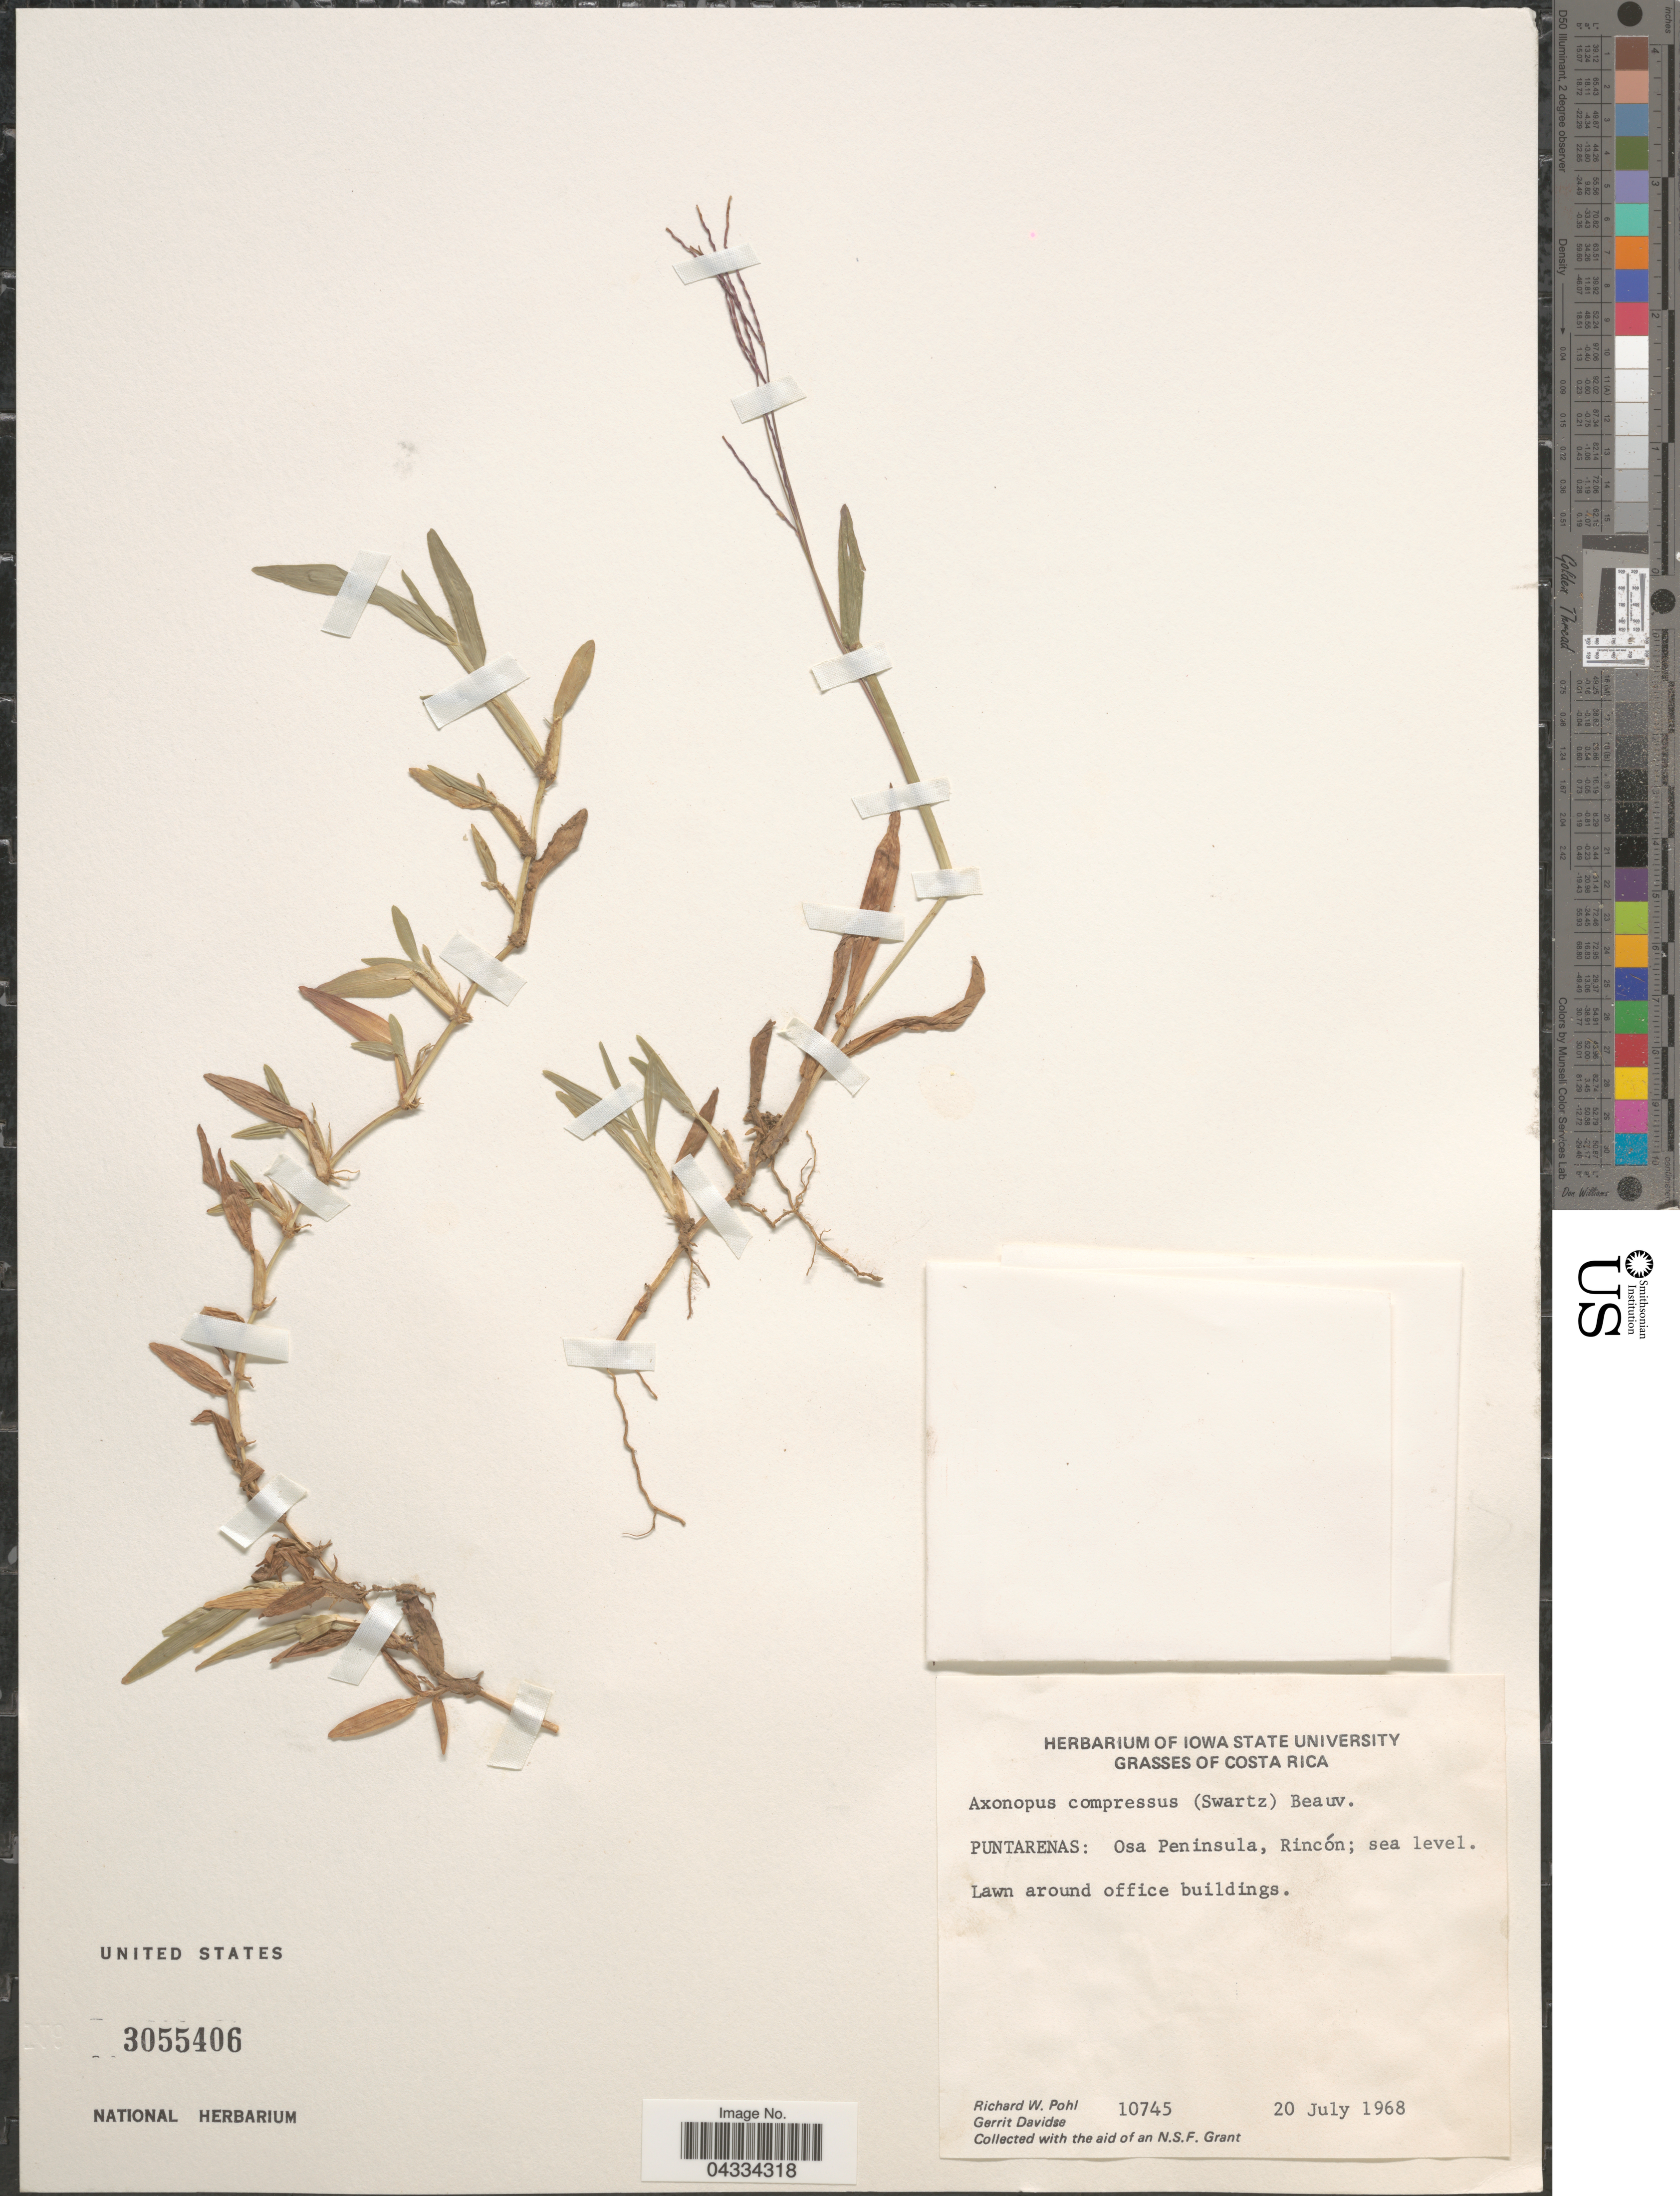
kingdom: Plantae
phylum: Tracheophyta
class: Liliopsida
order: Poales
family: Poaceae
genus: Axonopus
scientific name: Axonopus compressus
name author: (Sw.) P. Beauv.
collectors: R. W. Pohl & G. Davidse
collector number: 10745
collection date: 1968-07-20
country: Costa Rica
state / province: Puntarenas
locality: Osa Peninsula, Rincón.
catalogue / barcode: US 3055406